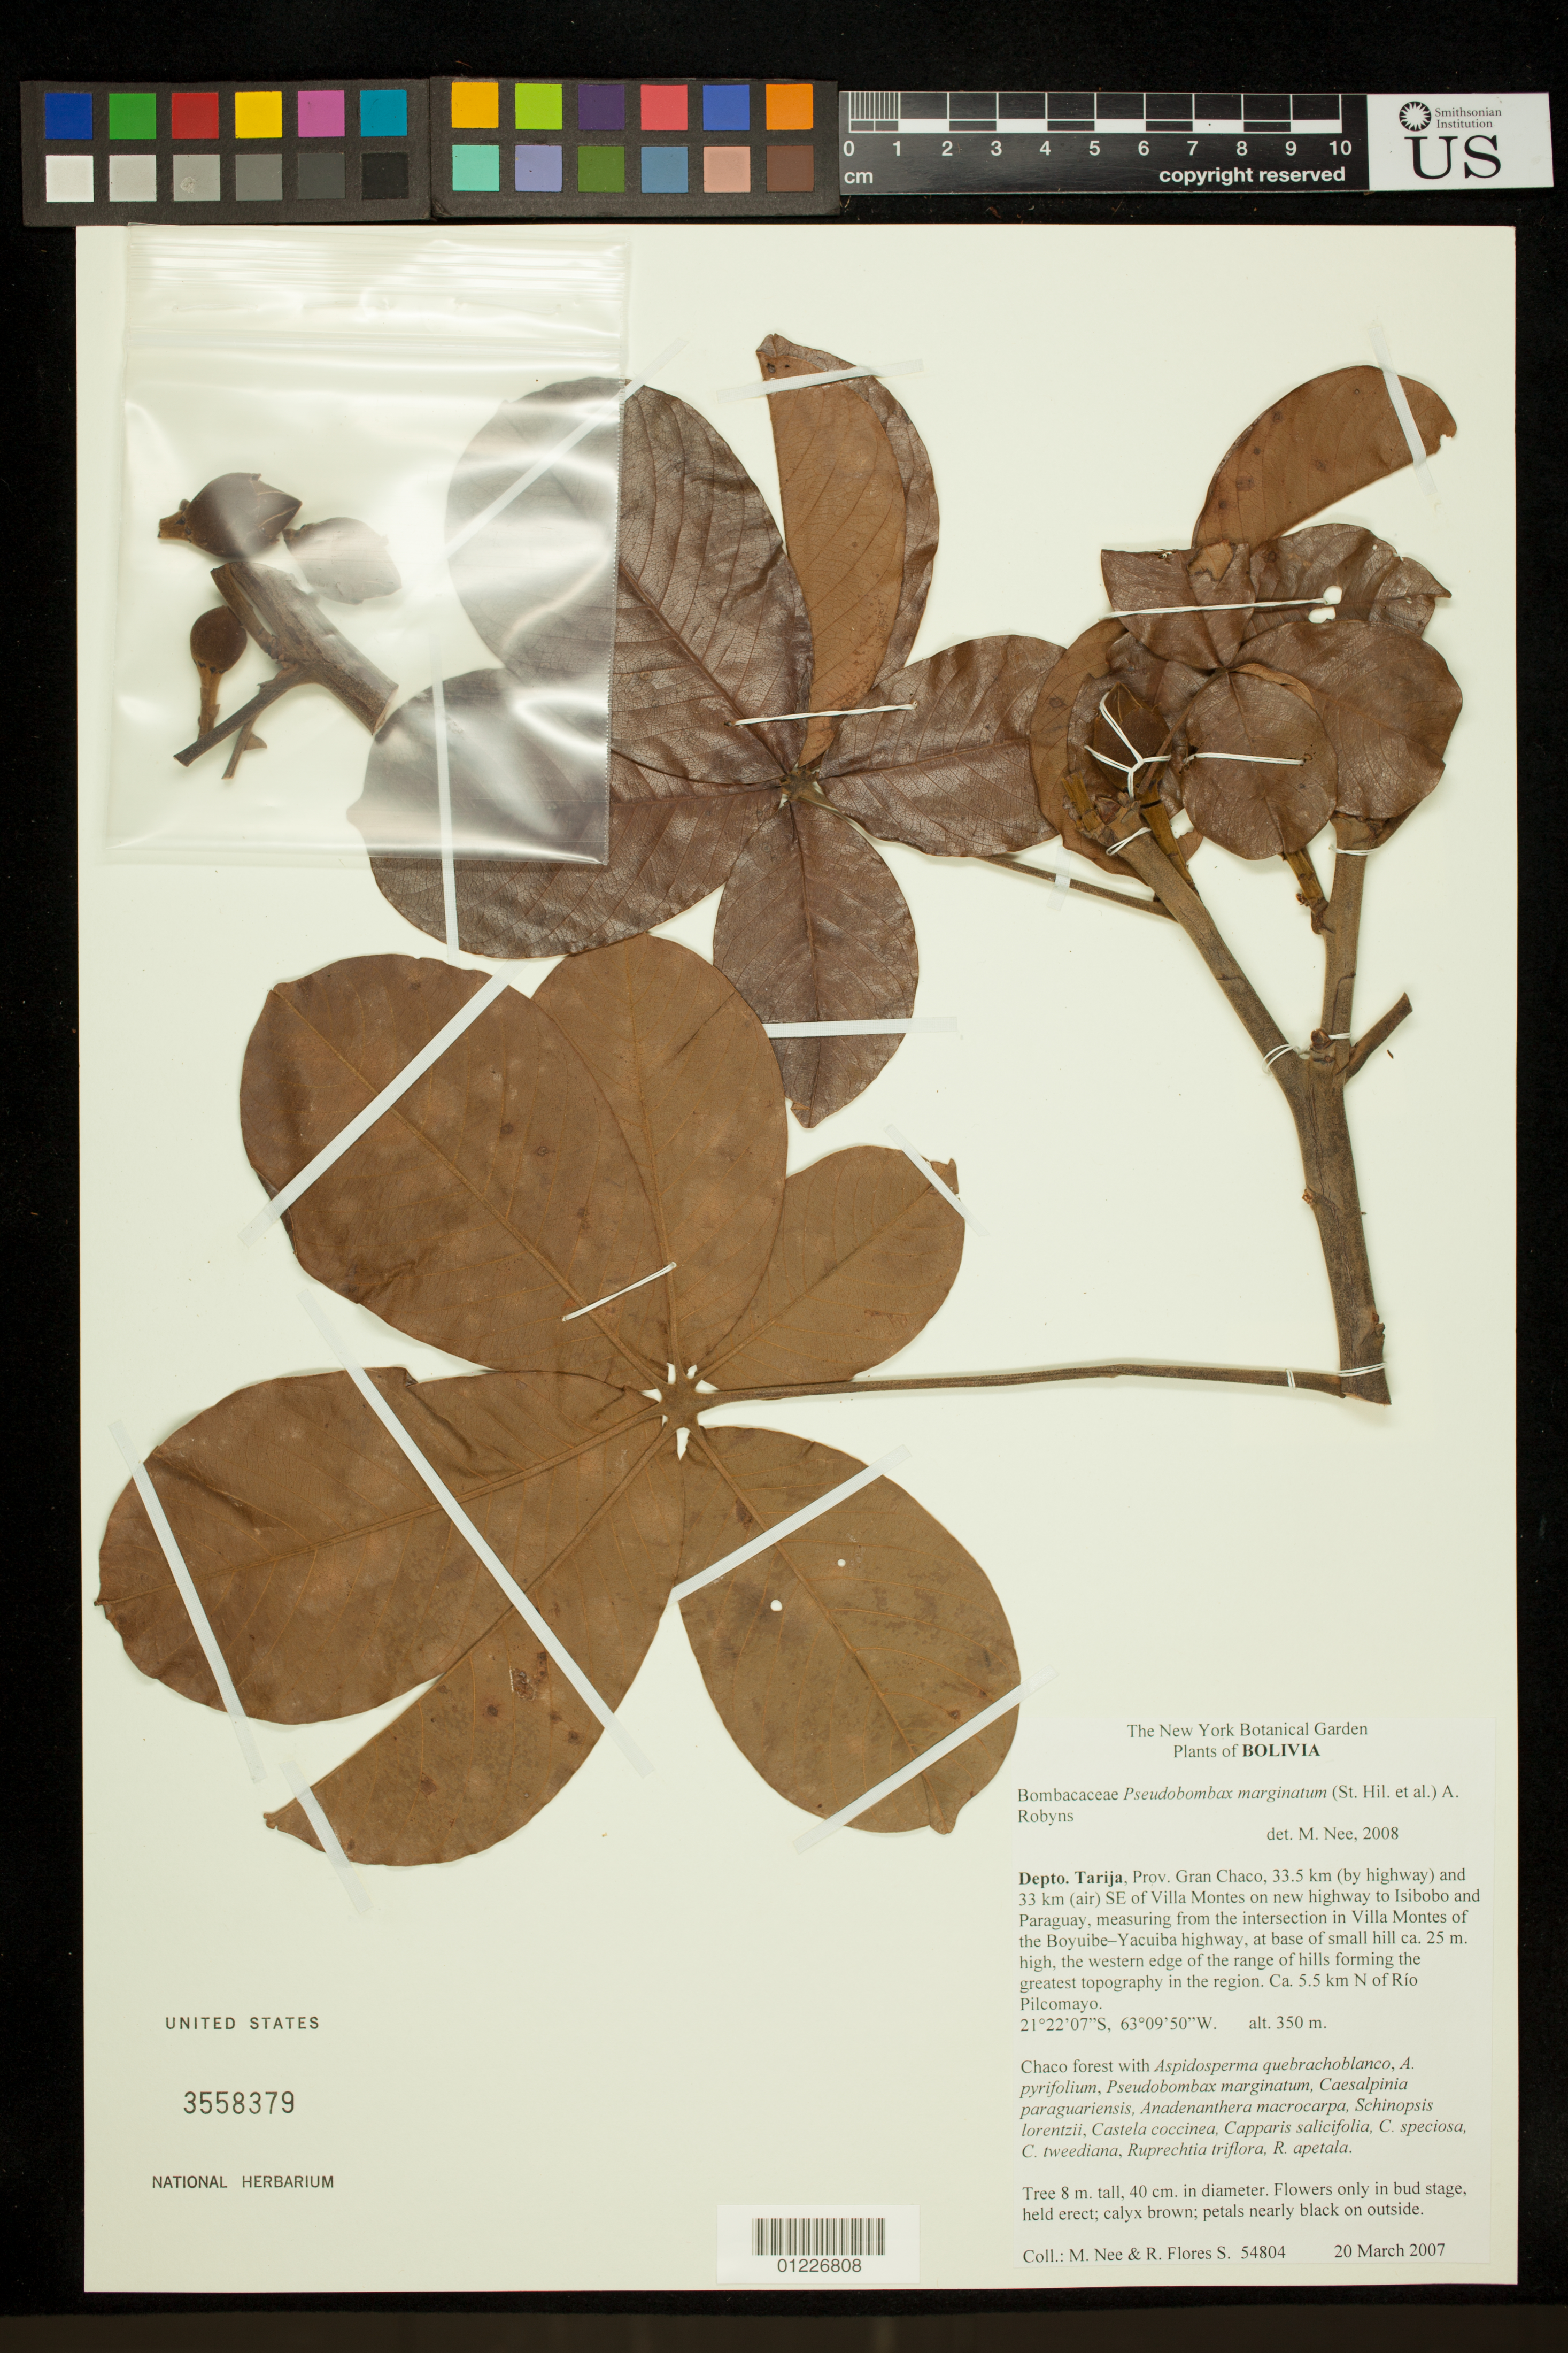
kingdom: Plantae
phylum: Tracheophyta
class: Magnoliopsida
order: Malvales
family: Malvaceae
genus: Pseudobombax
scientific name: Pseudobombax marginatum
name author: (A. St.-Hil. et al.) A. Robyns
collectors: M. Nee & R. Flores S.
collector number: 54804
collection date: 2007-03-20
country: Bolivia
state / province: Tarija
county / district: Gran Chaco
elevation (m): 350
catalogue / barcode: US 3558379